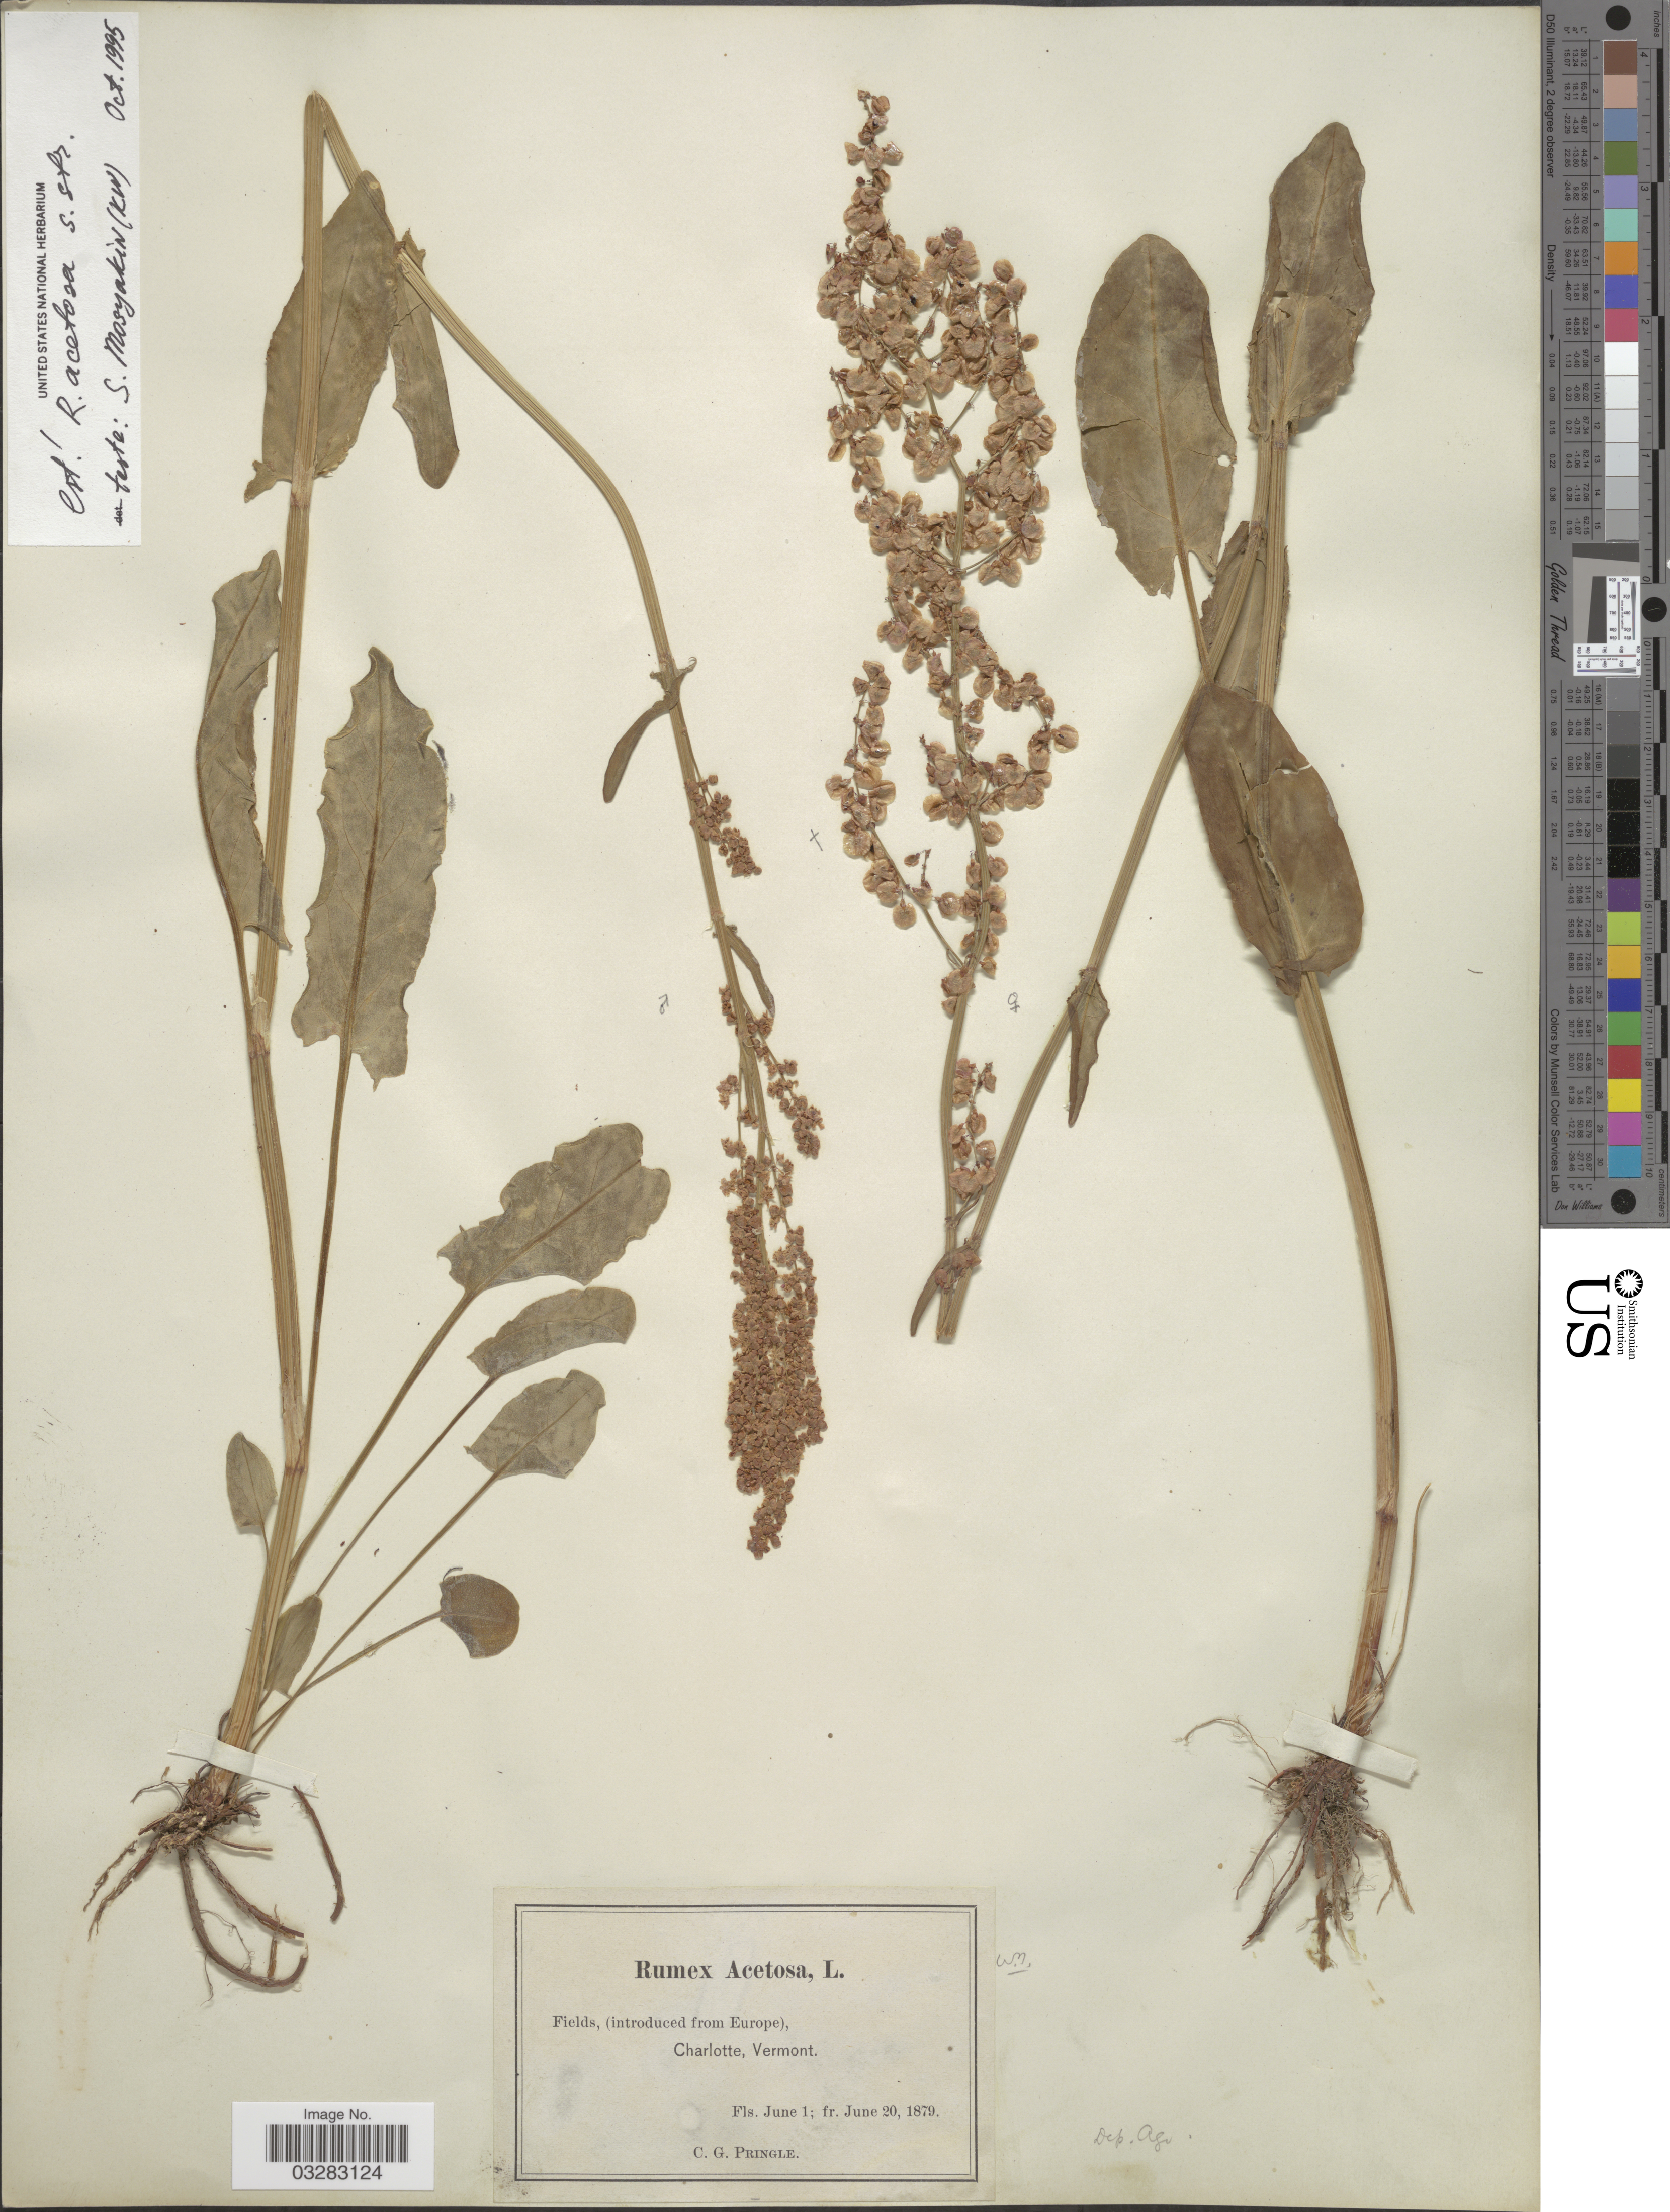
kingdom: Plantae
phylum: Tracheophyta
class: Magnoliopsida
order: Caryophyllales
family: Polygonaceae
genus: Rumex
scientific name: Rumex acetosa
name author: L.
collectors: C. G. Pringle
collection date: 1879-06-01/1879-06-20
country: United States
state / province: Vermont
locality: Charlotte.